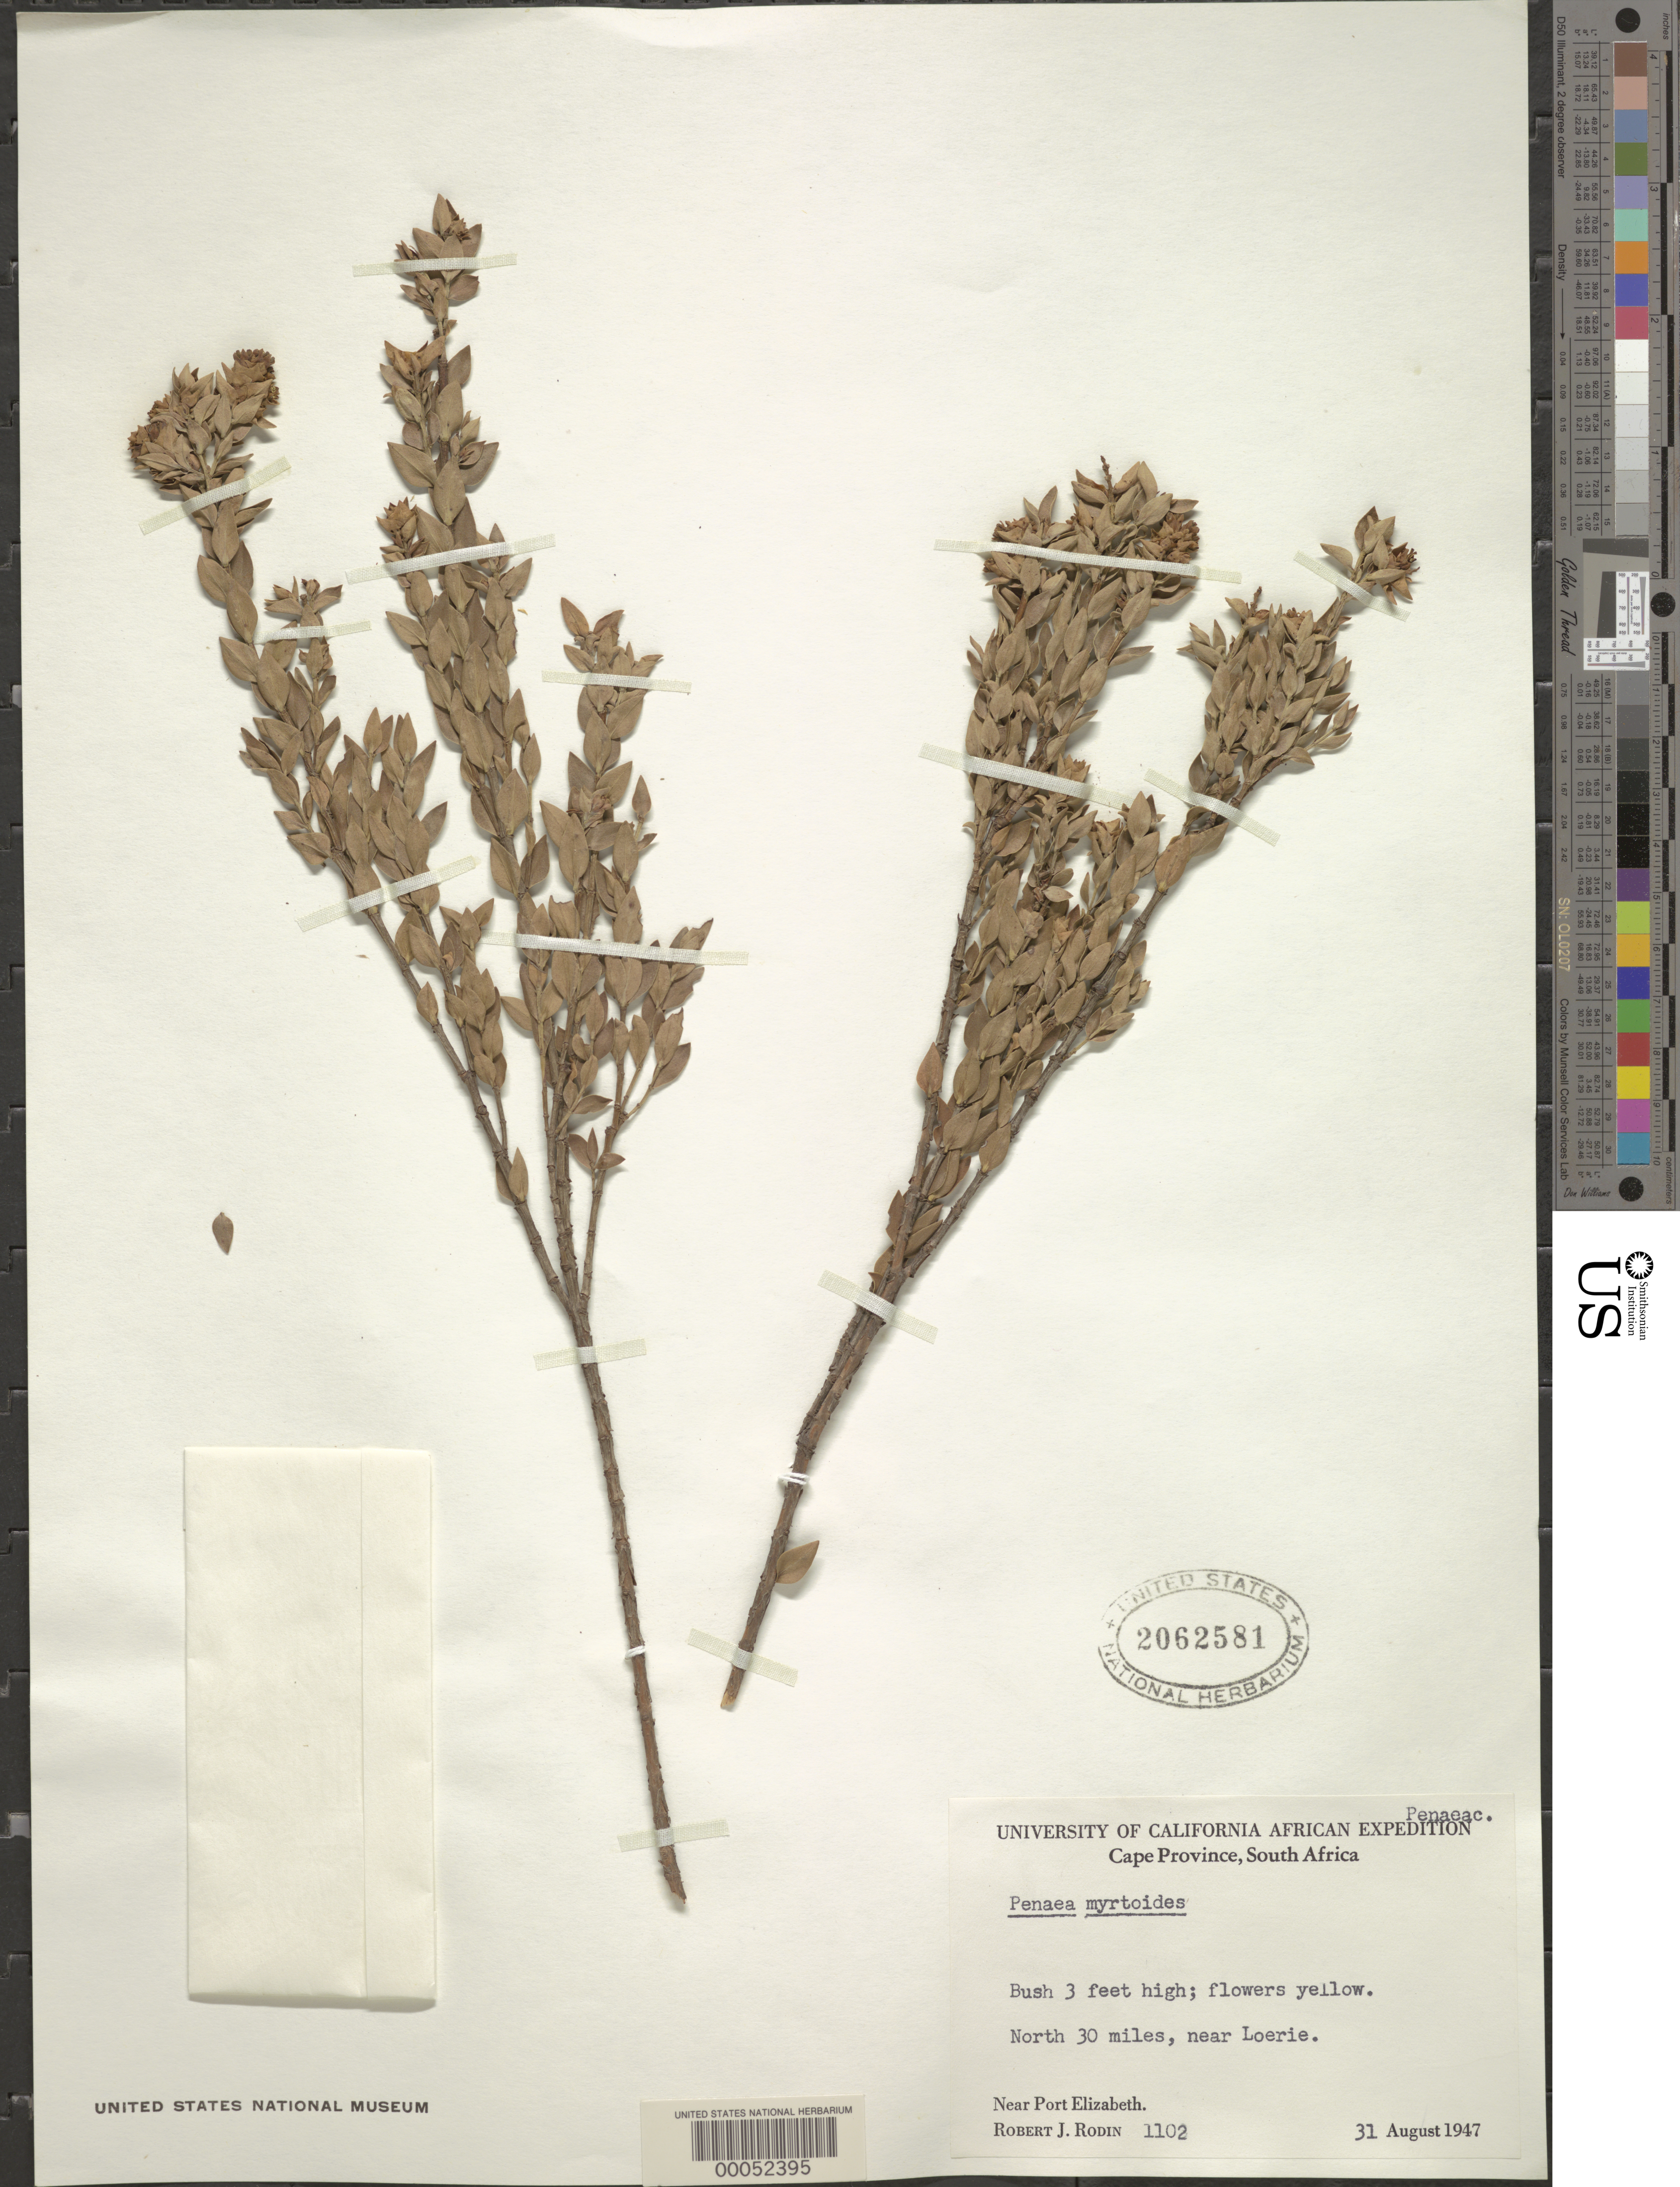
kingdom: Plantae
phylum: Tracheophyta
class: Magnoliopsida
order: Myrtales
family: Penaeaceae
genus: Penaea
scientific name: Penaea cneorum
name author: Meerb.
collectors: R. J. Rodin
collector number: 1102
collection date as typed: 31 Aug 1947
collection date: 1947-08-31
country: South Africa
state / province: Eastern Cape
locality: Near port elizabeth, 30 mi n near loerie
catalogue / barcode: US 2062581